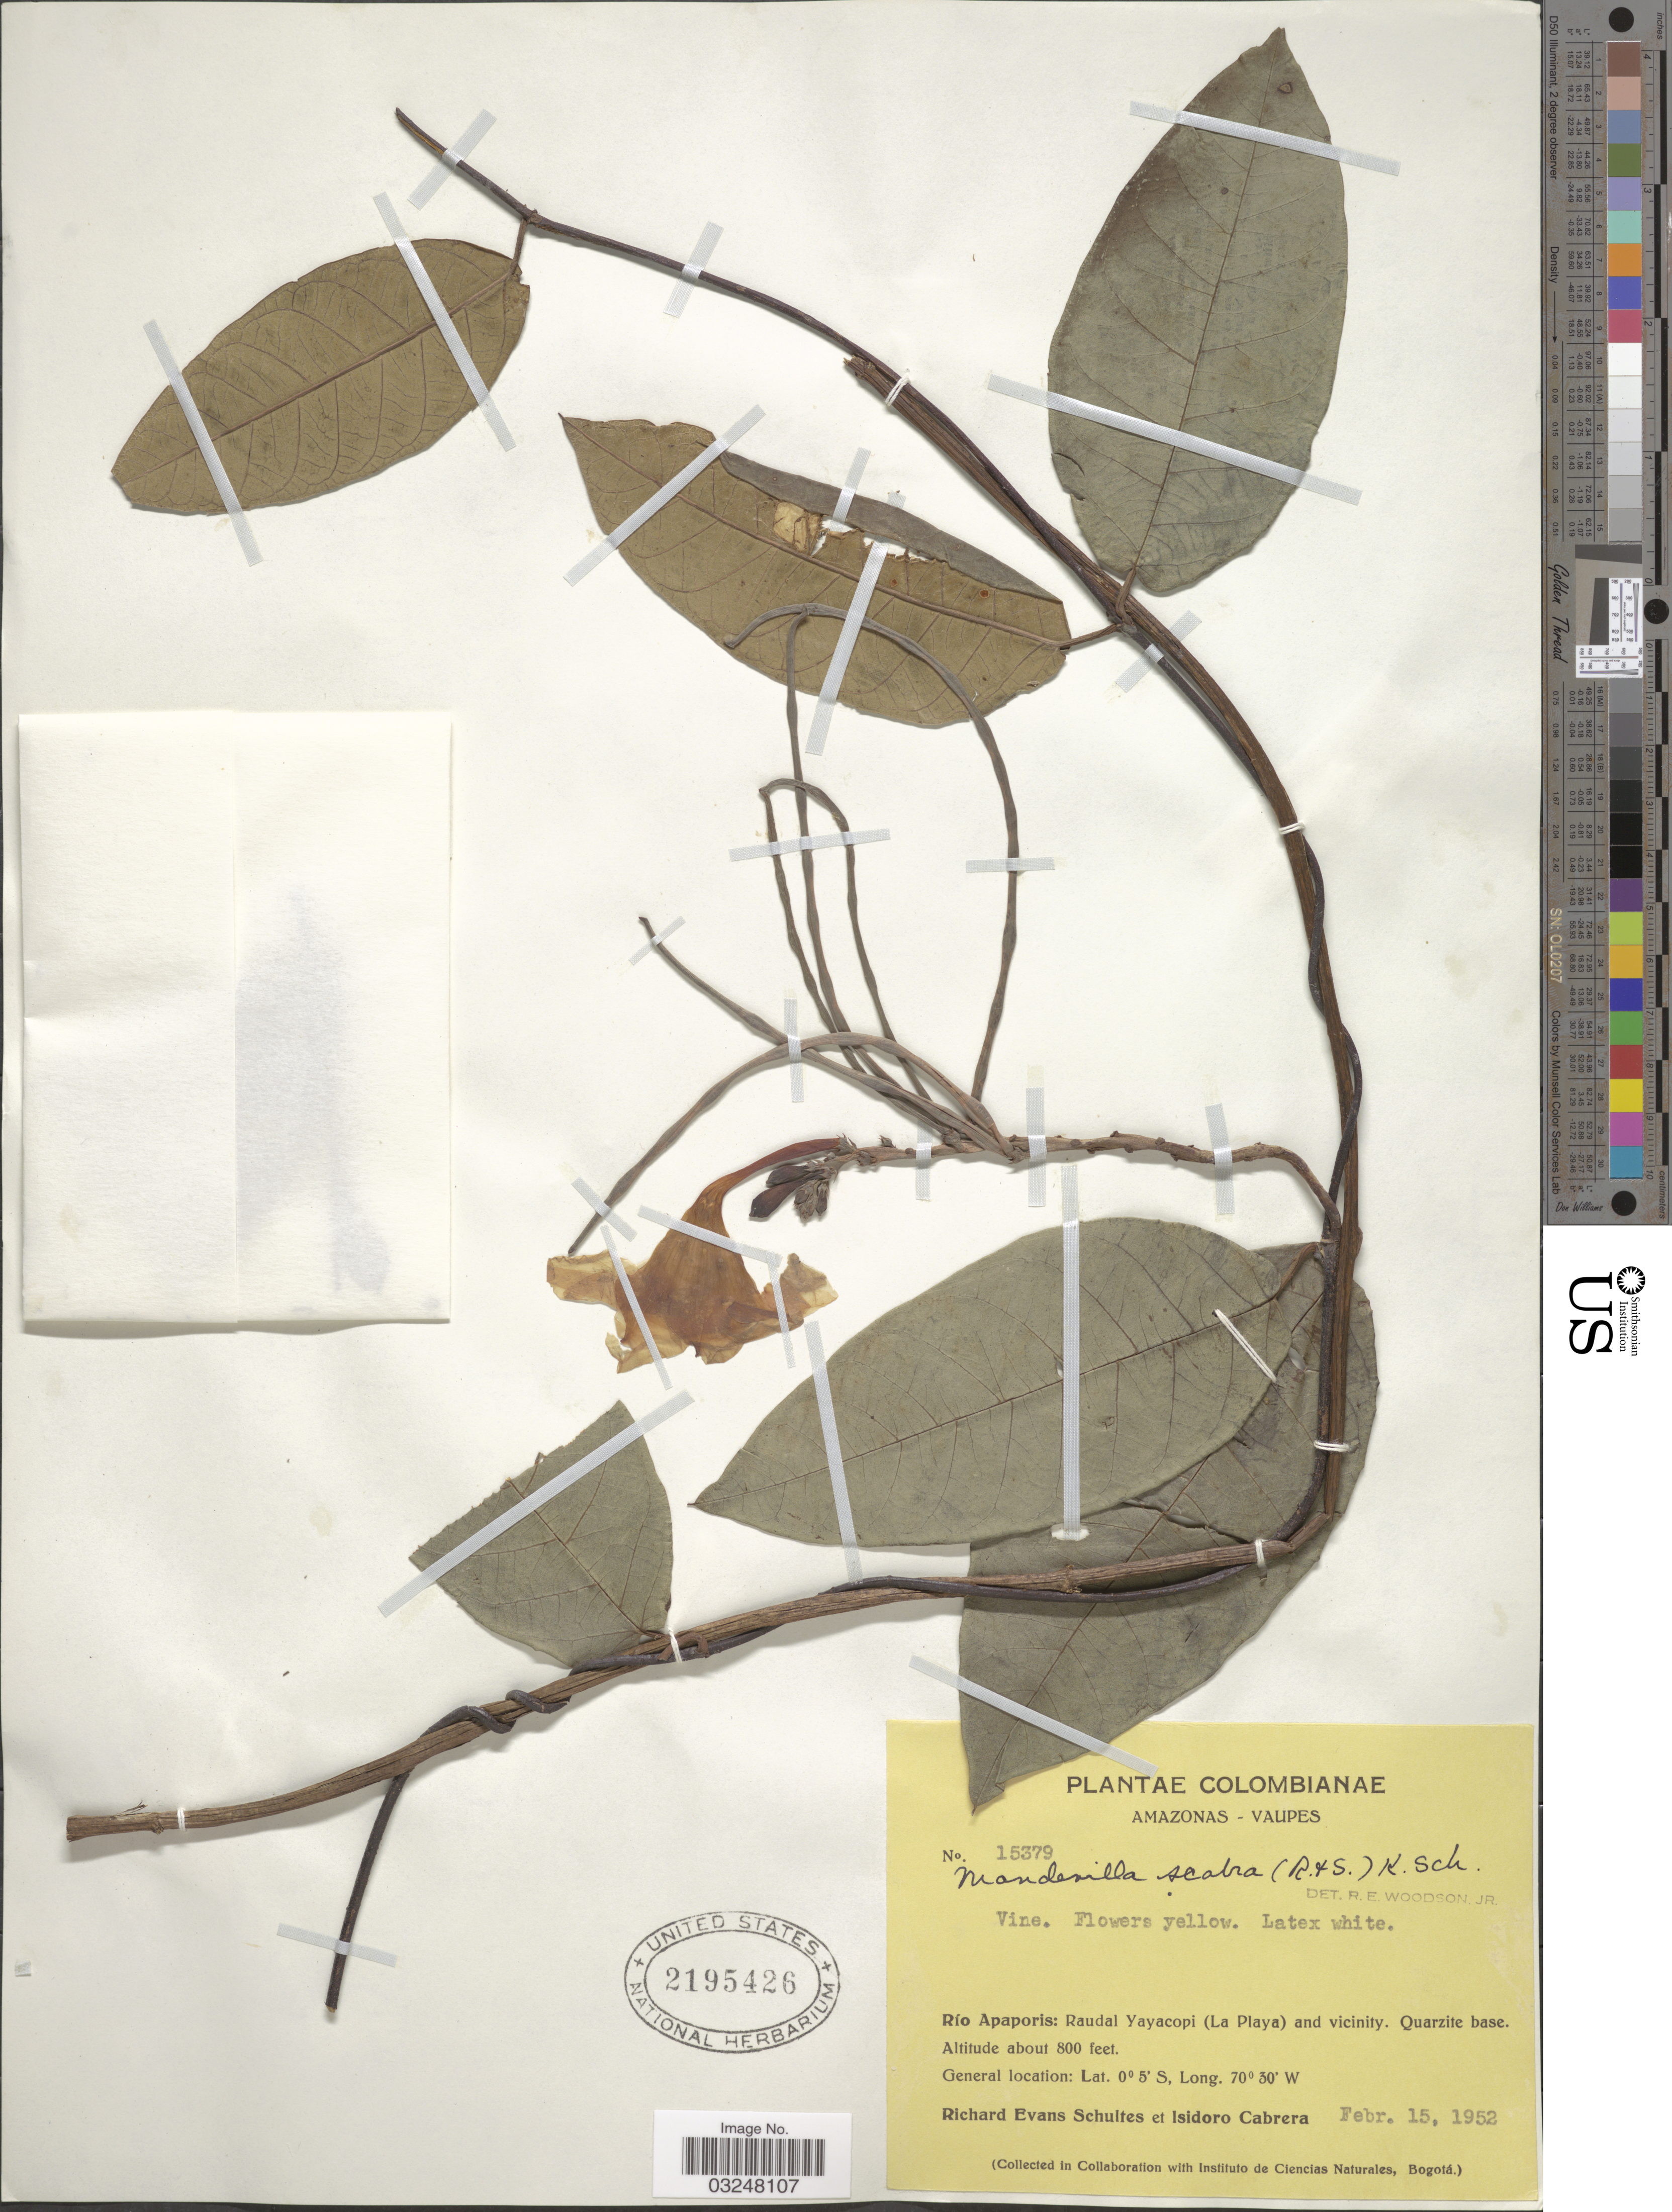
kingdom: Plantae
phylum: Tracheophyta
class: Magnoliopsida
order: Gentianales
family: Apocynaceae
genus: Mandevilla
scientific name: Mandevilla scabra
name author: (Hoffmanns. ex Roem. & Schult.) K. Schum.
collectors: R. E. Schultes & I. Cabrera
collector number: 15379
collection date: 1952-02-15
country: Colombia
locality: Amazonas-Vaupes. Río Apaporis: Raudal Yayacopi (La Playa) and vicinity.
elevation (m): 244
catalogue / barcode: US 2195426